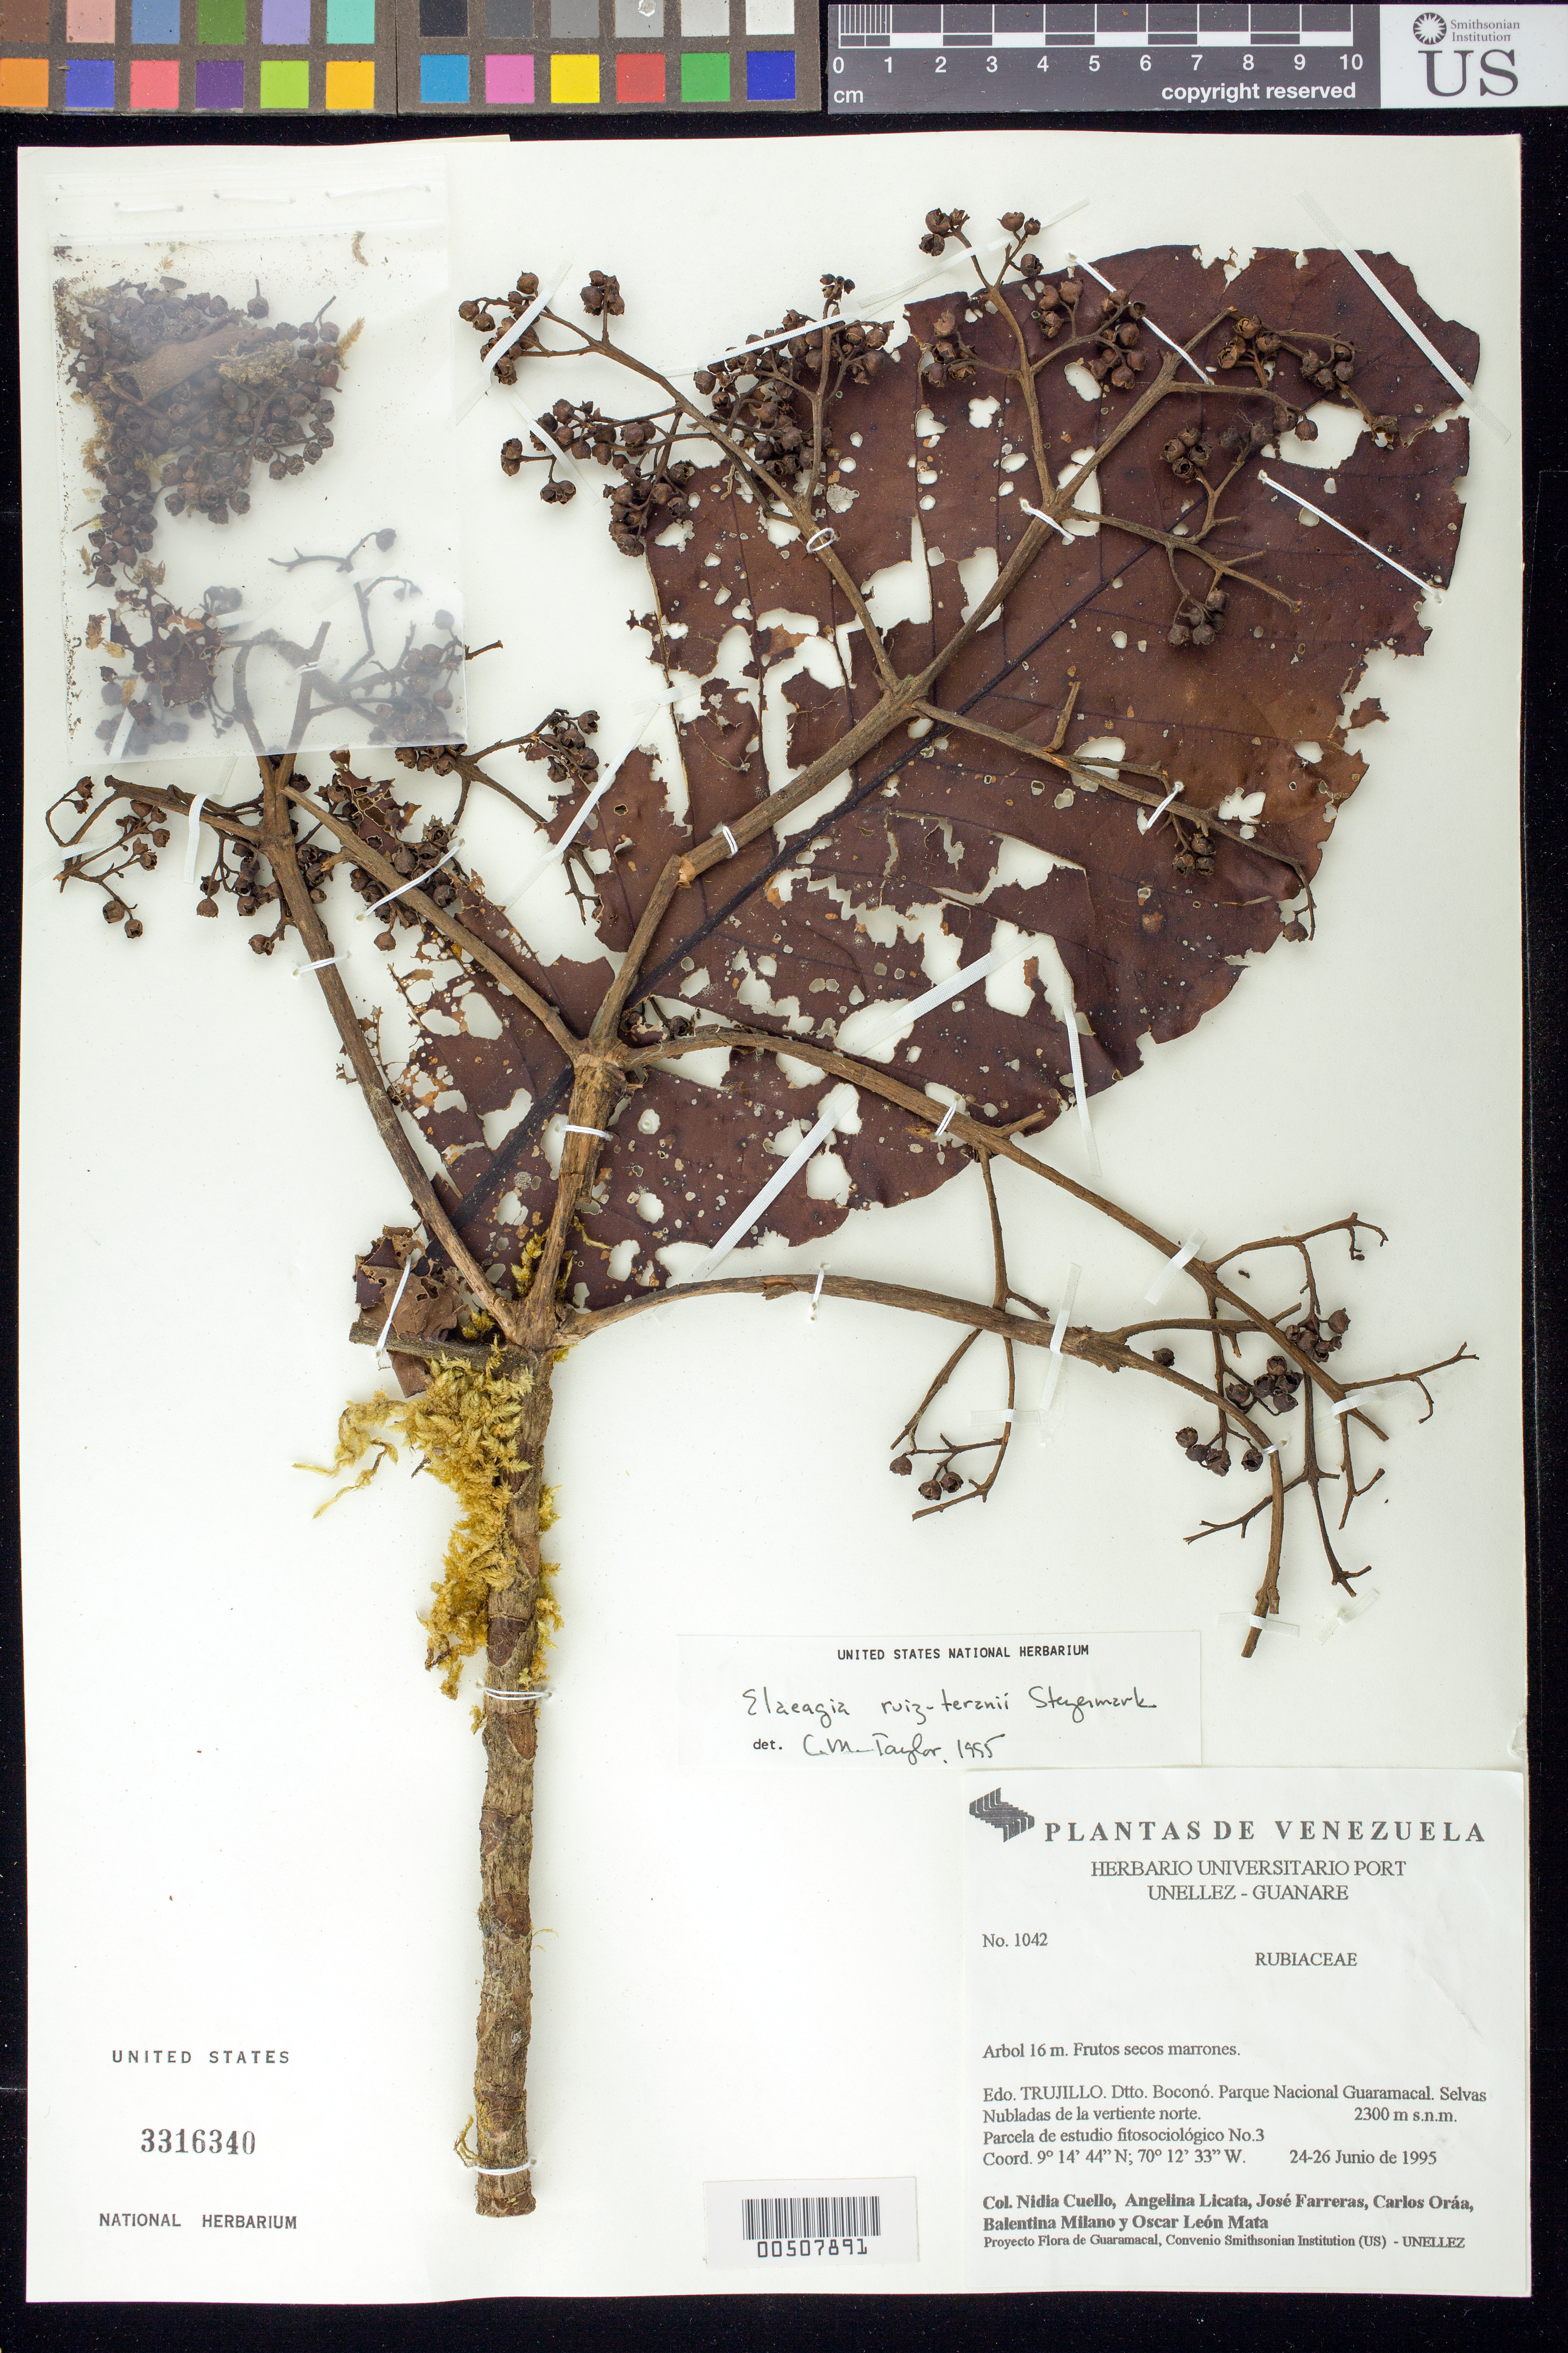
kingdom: Plantae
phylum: Tracheophyta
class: Magnoliopsida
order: Gentianales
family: Rubiaceae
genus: Elaeagia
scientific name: Elaeagia ruiz-teranii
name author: Steyerm.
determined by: Taylor, Charlotte M.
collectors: N. L. Cuello, A. Licata, J. Farreras, C. Oráa, B. Milano & O. Mata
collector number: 1042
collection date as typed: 24 Jun 1995 to 26 Jun 1995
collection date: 1995-06-24/1995-06-26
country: Venezuela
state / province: Trujillo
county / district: Boconó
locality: Parque Nacional Guaramacal, vertiente N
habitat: Selvas Nubladas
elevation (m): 2300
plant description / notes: MO, PORT, US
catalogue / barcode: US 3316340